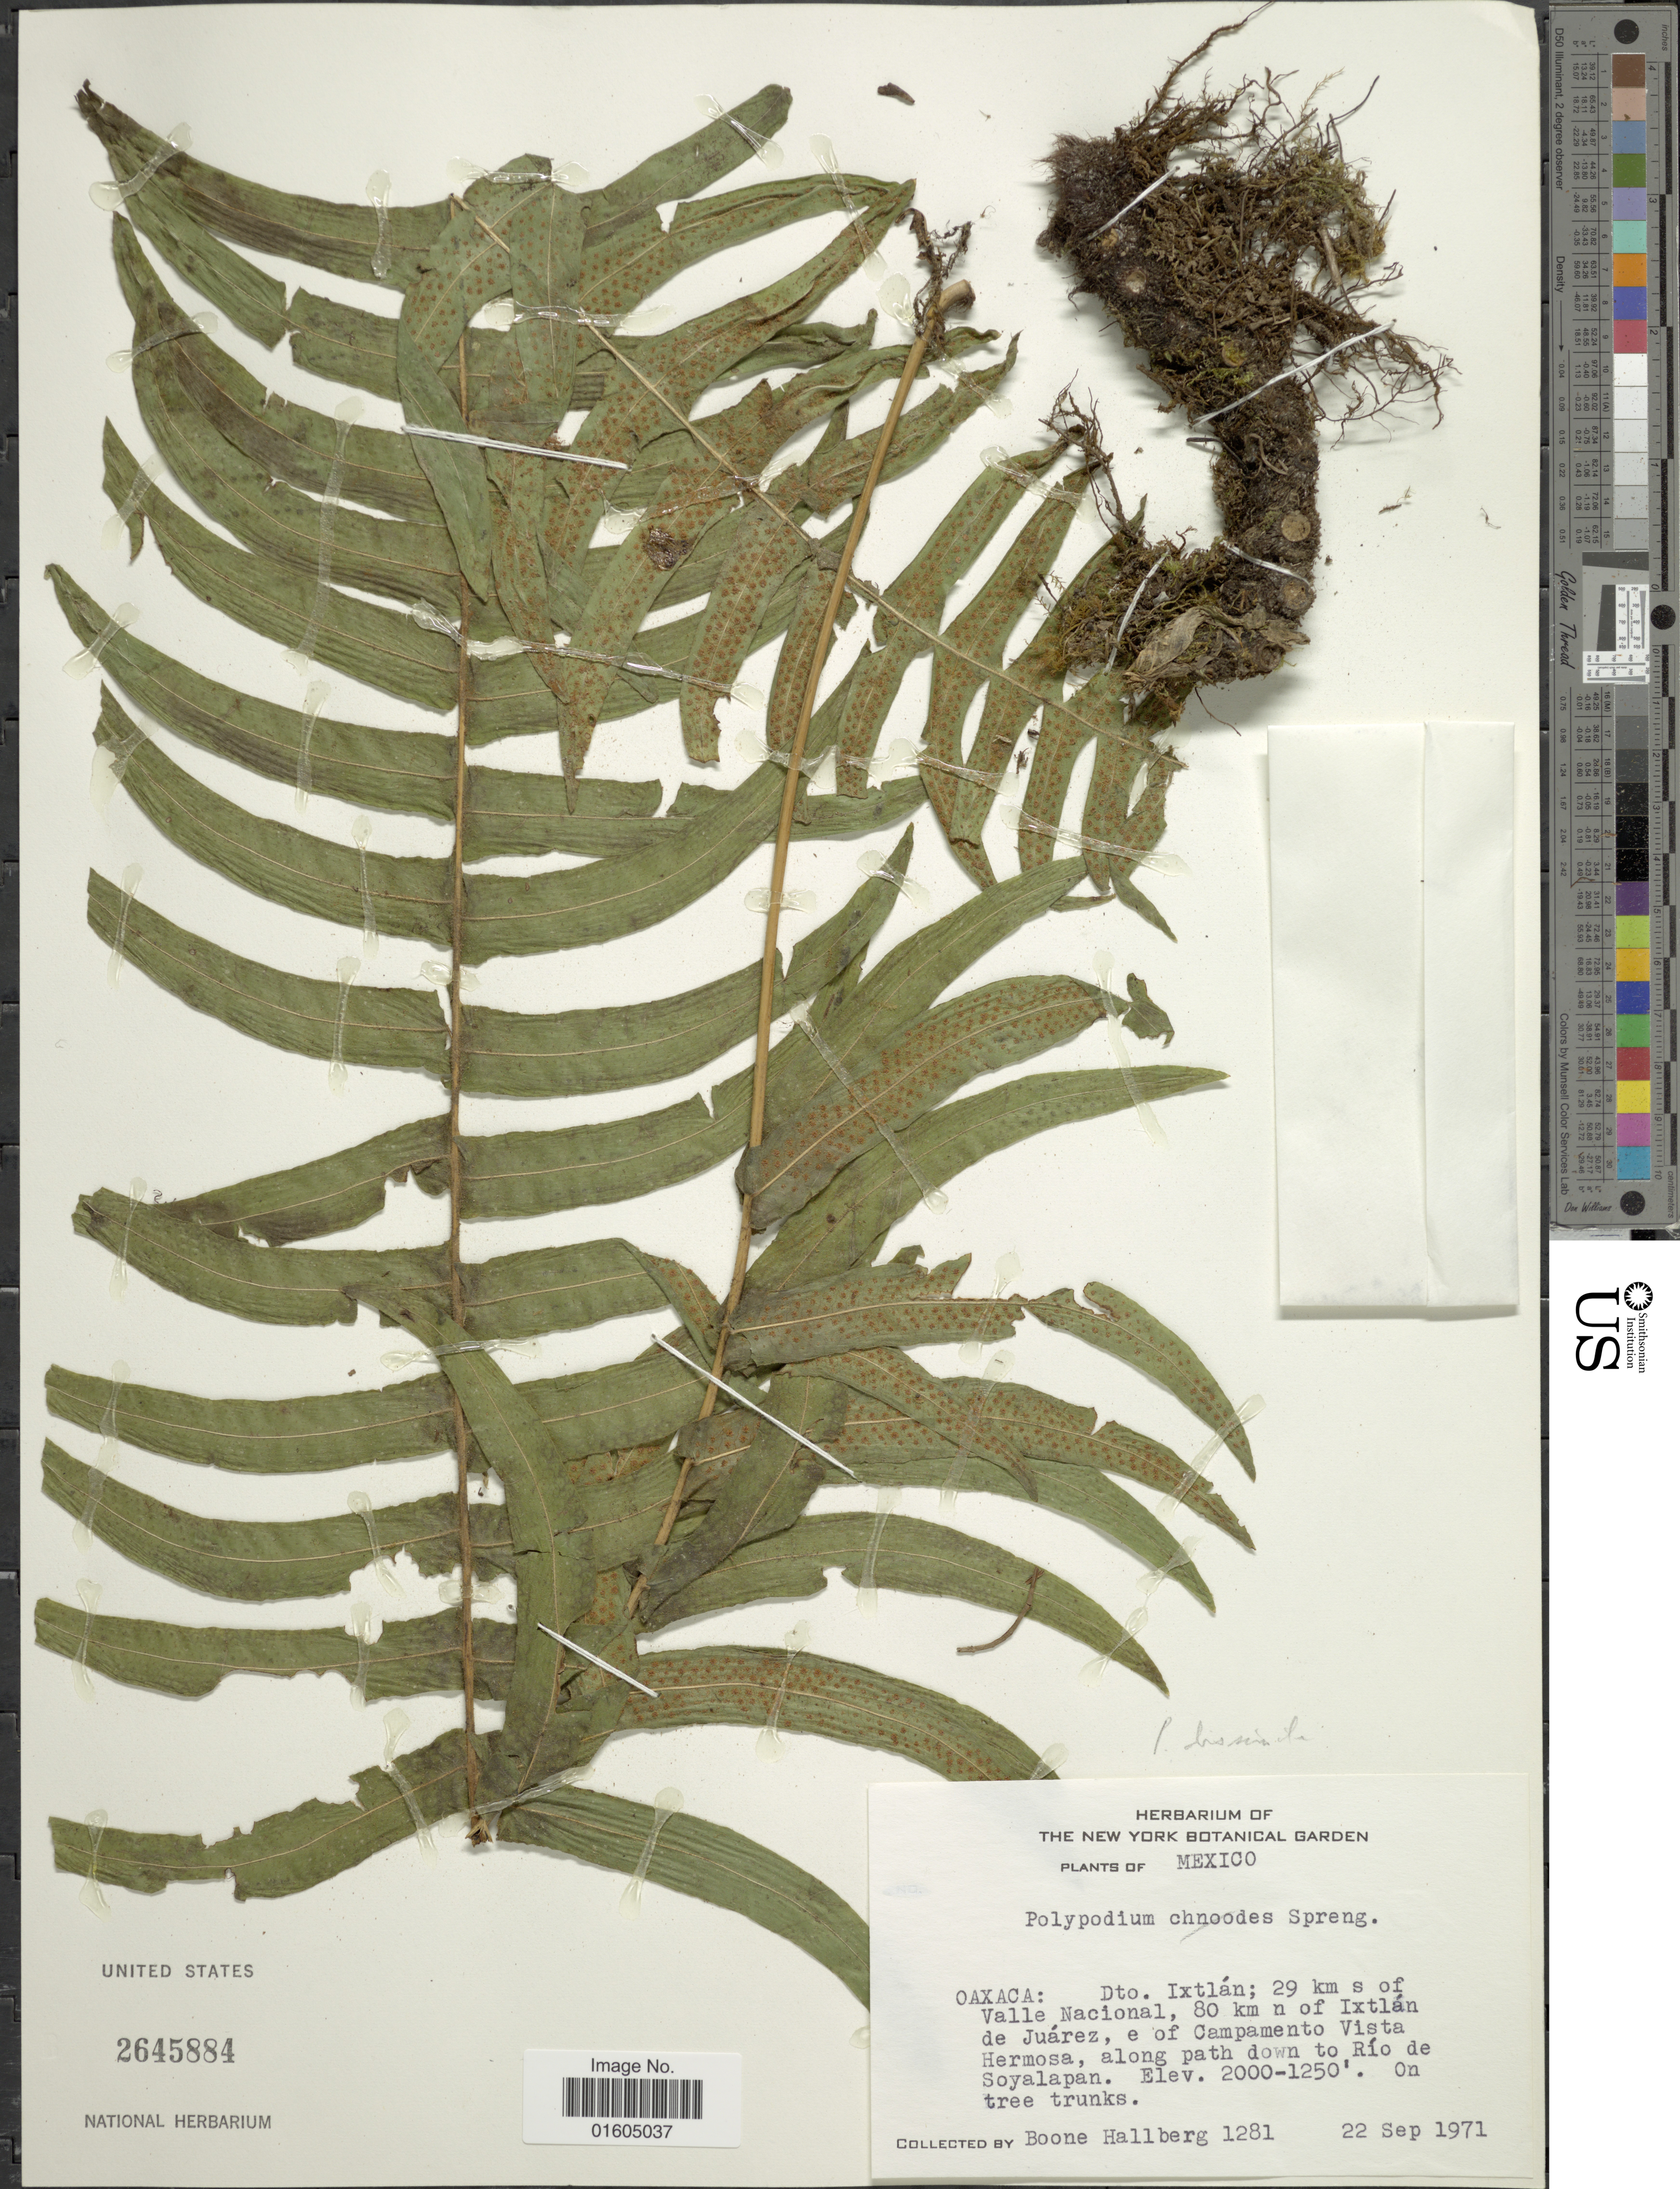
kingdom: Plantae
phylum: Tracheophyta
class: Polypodiopsida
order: Polypodiales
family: Polypodiaceae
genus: Serpocaulon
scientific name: Serpocaulon dissimile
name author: (L.) A.R. Sm.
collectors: B. Hallberg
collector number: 1281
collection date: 1971-09-22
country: Mexico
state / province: Oaxaca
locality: Mexico. Oaxaca: Dto. Ixtlan; 29 km s of Vallre Nacional, 80 km n of Ixtlan de Juarez, e of Campamento Vista Hermosa, along path down to Rio de SOyalapan. On tree trunks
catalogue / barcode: US 2645884